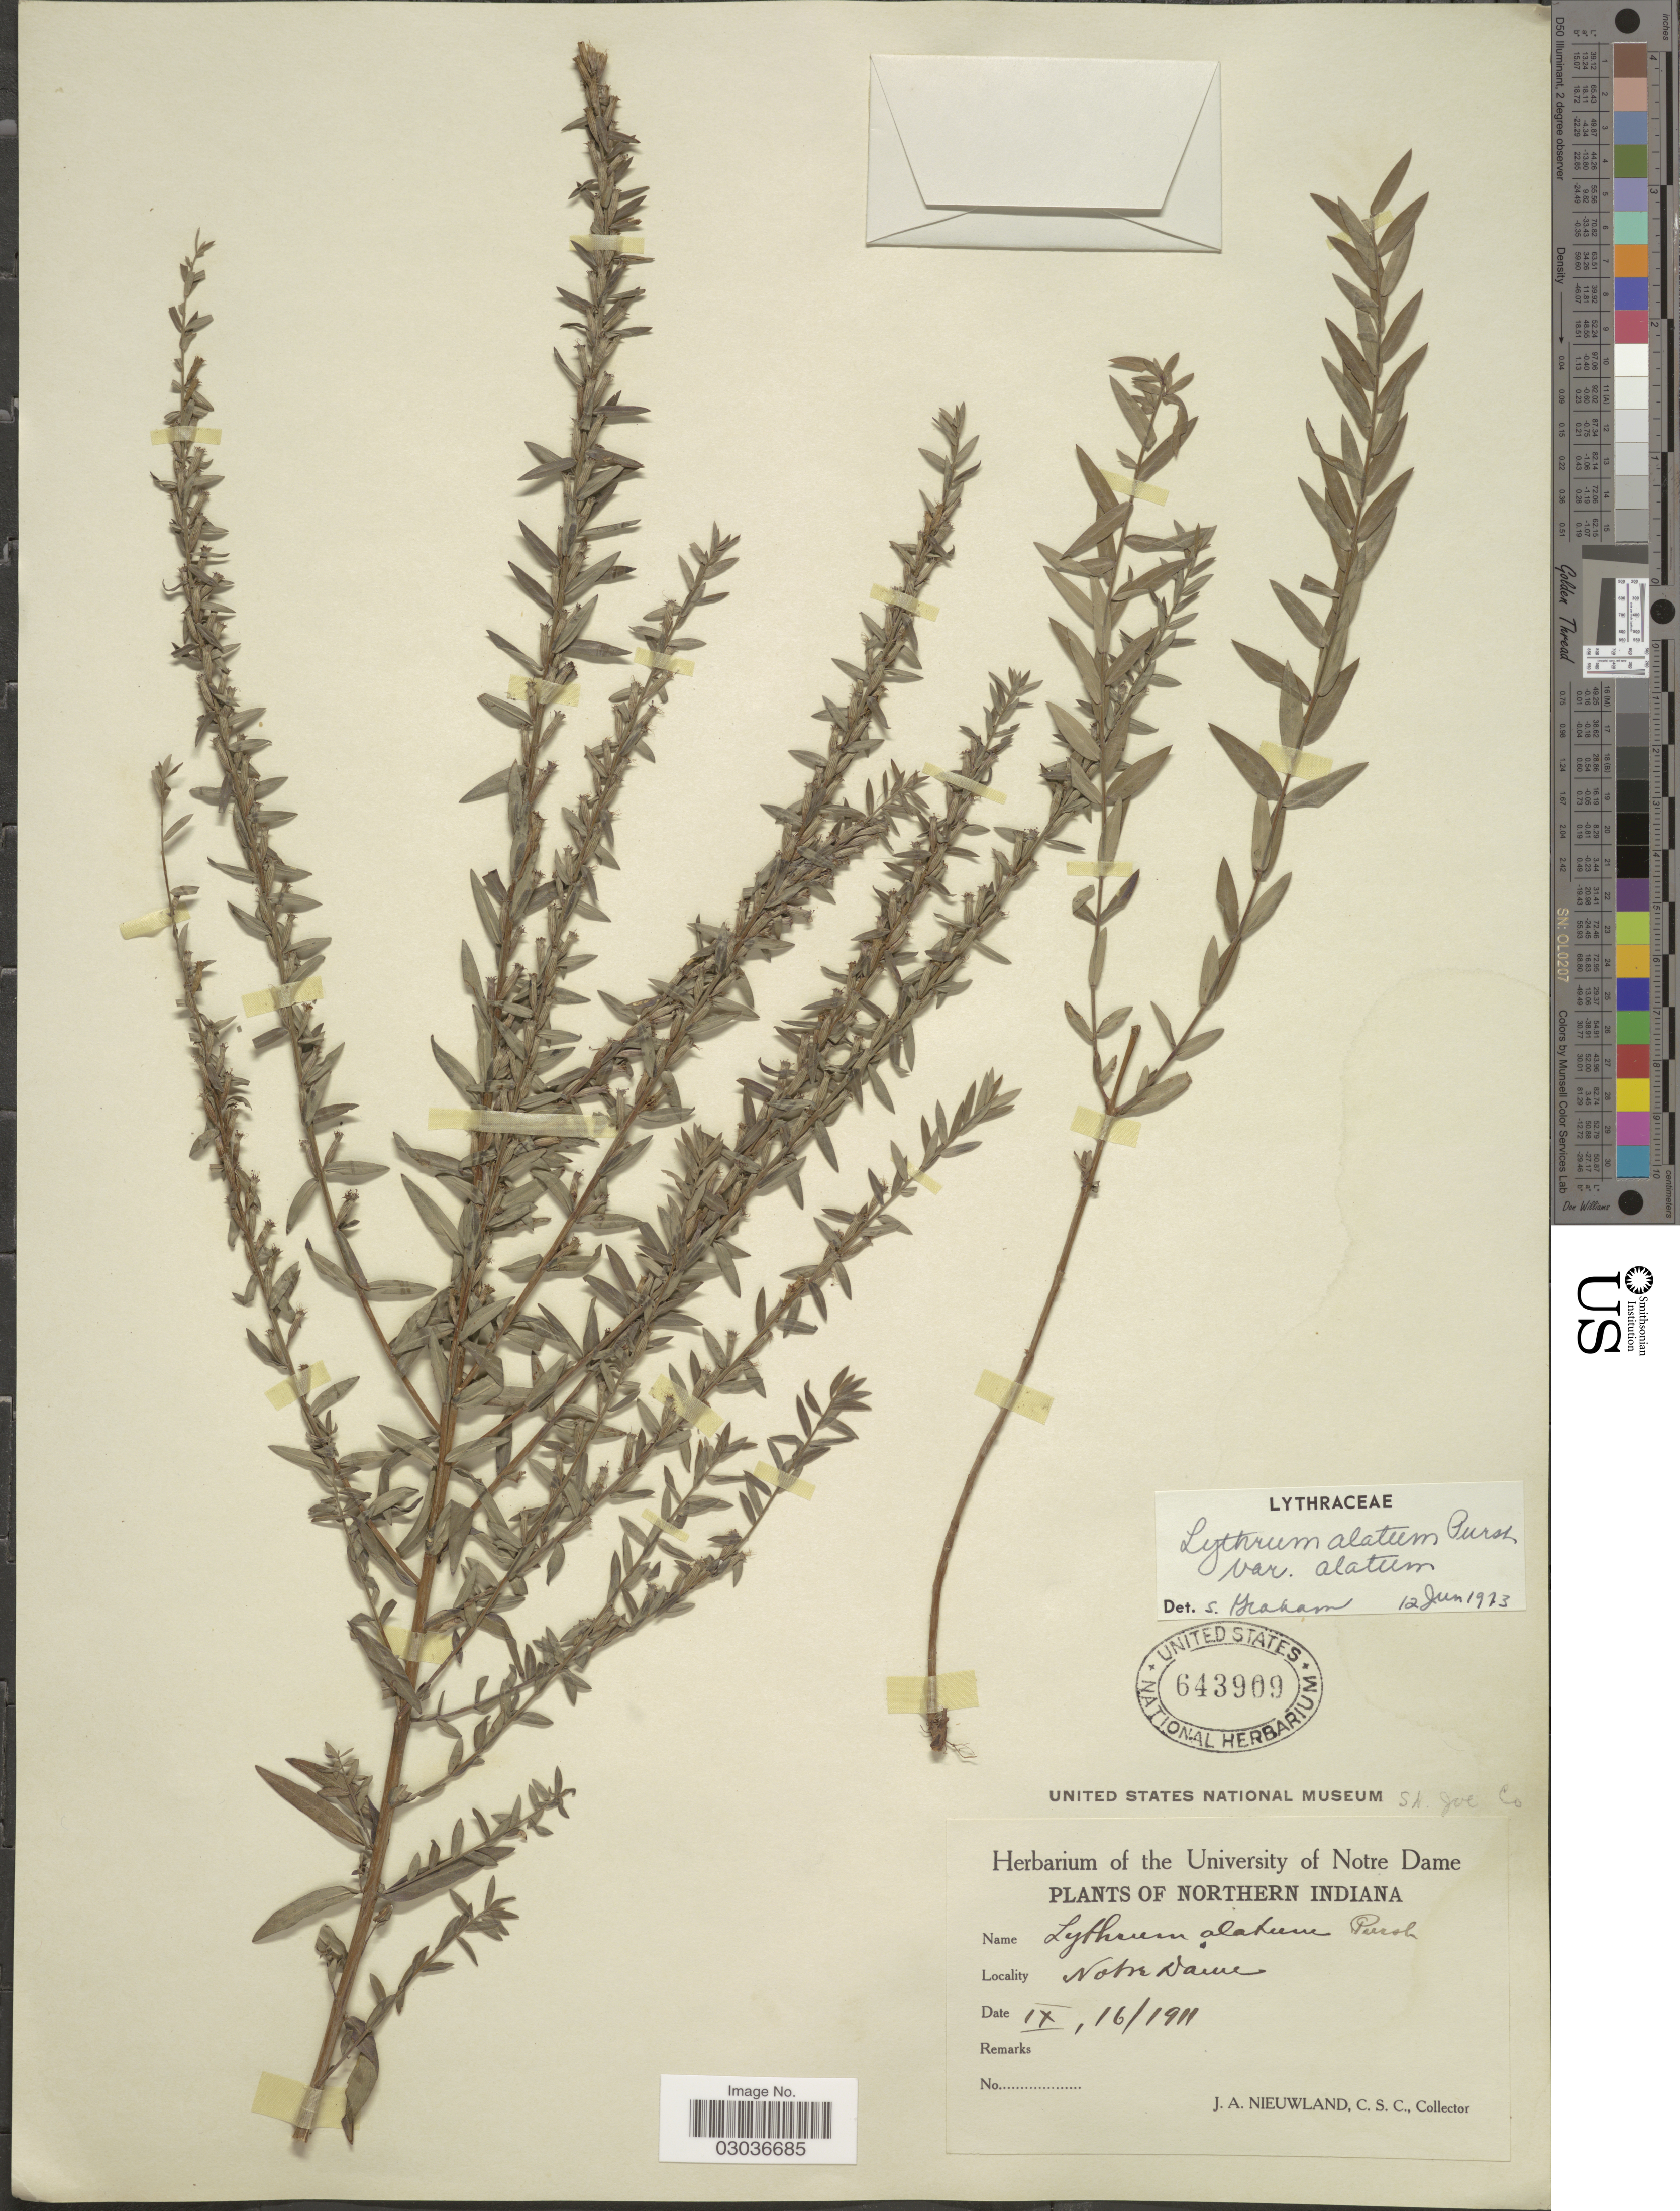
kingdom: Plantae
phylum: Tracheophyta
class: Magnoliopsida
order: Myrtales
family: Lythraceae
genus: Lythrum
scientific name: Lythrum alatum var. alatum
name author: Pursh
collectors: J. A. Nieuwland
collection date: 1911-10-16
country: United States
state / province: Indiana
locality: Northern Indiana. Notre Dame. St. Joe Co.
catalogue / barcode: US 643909